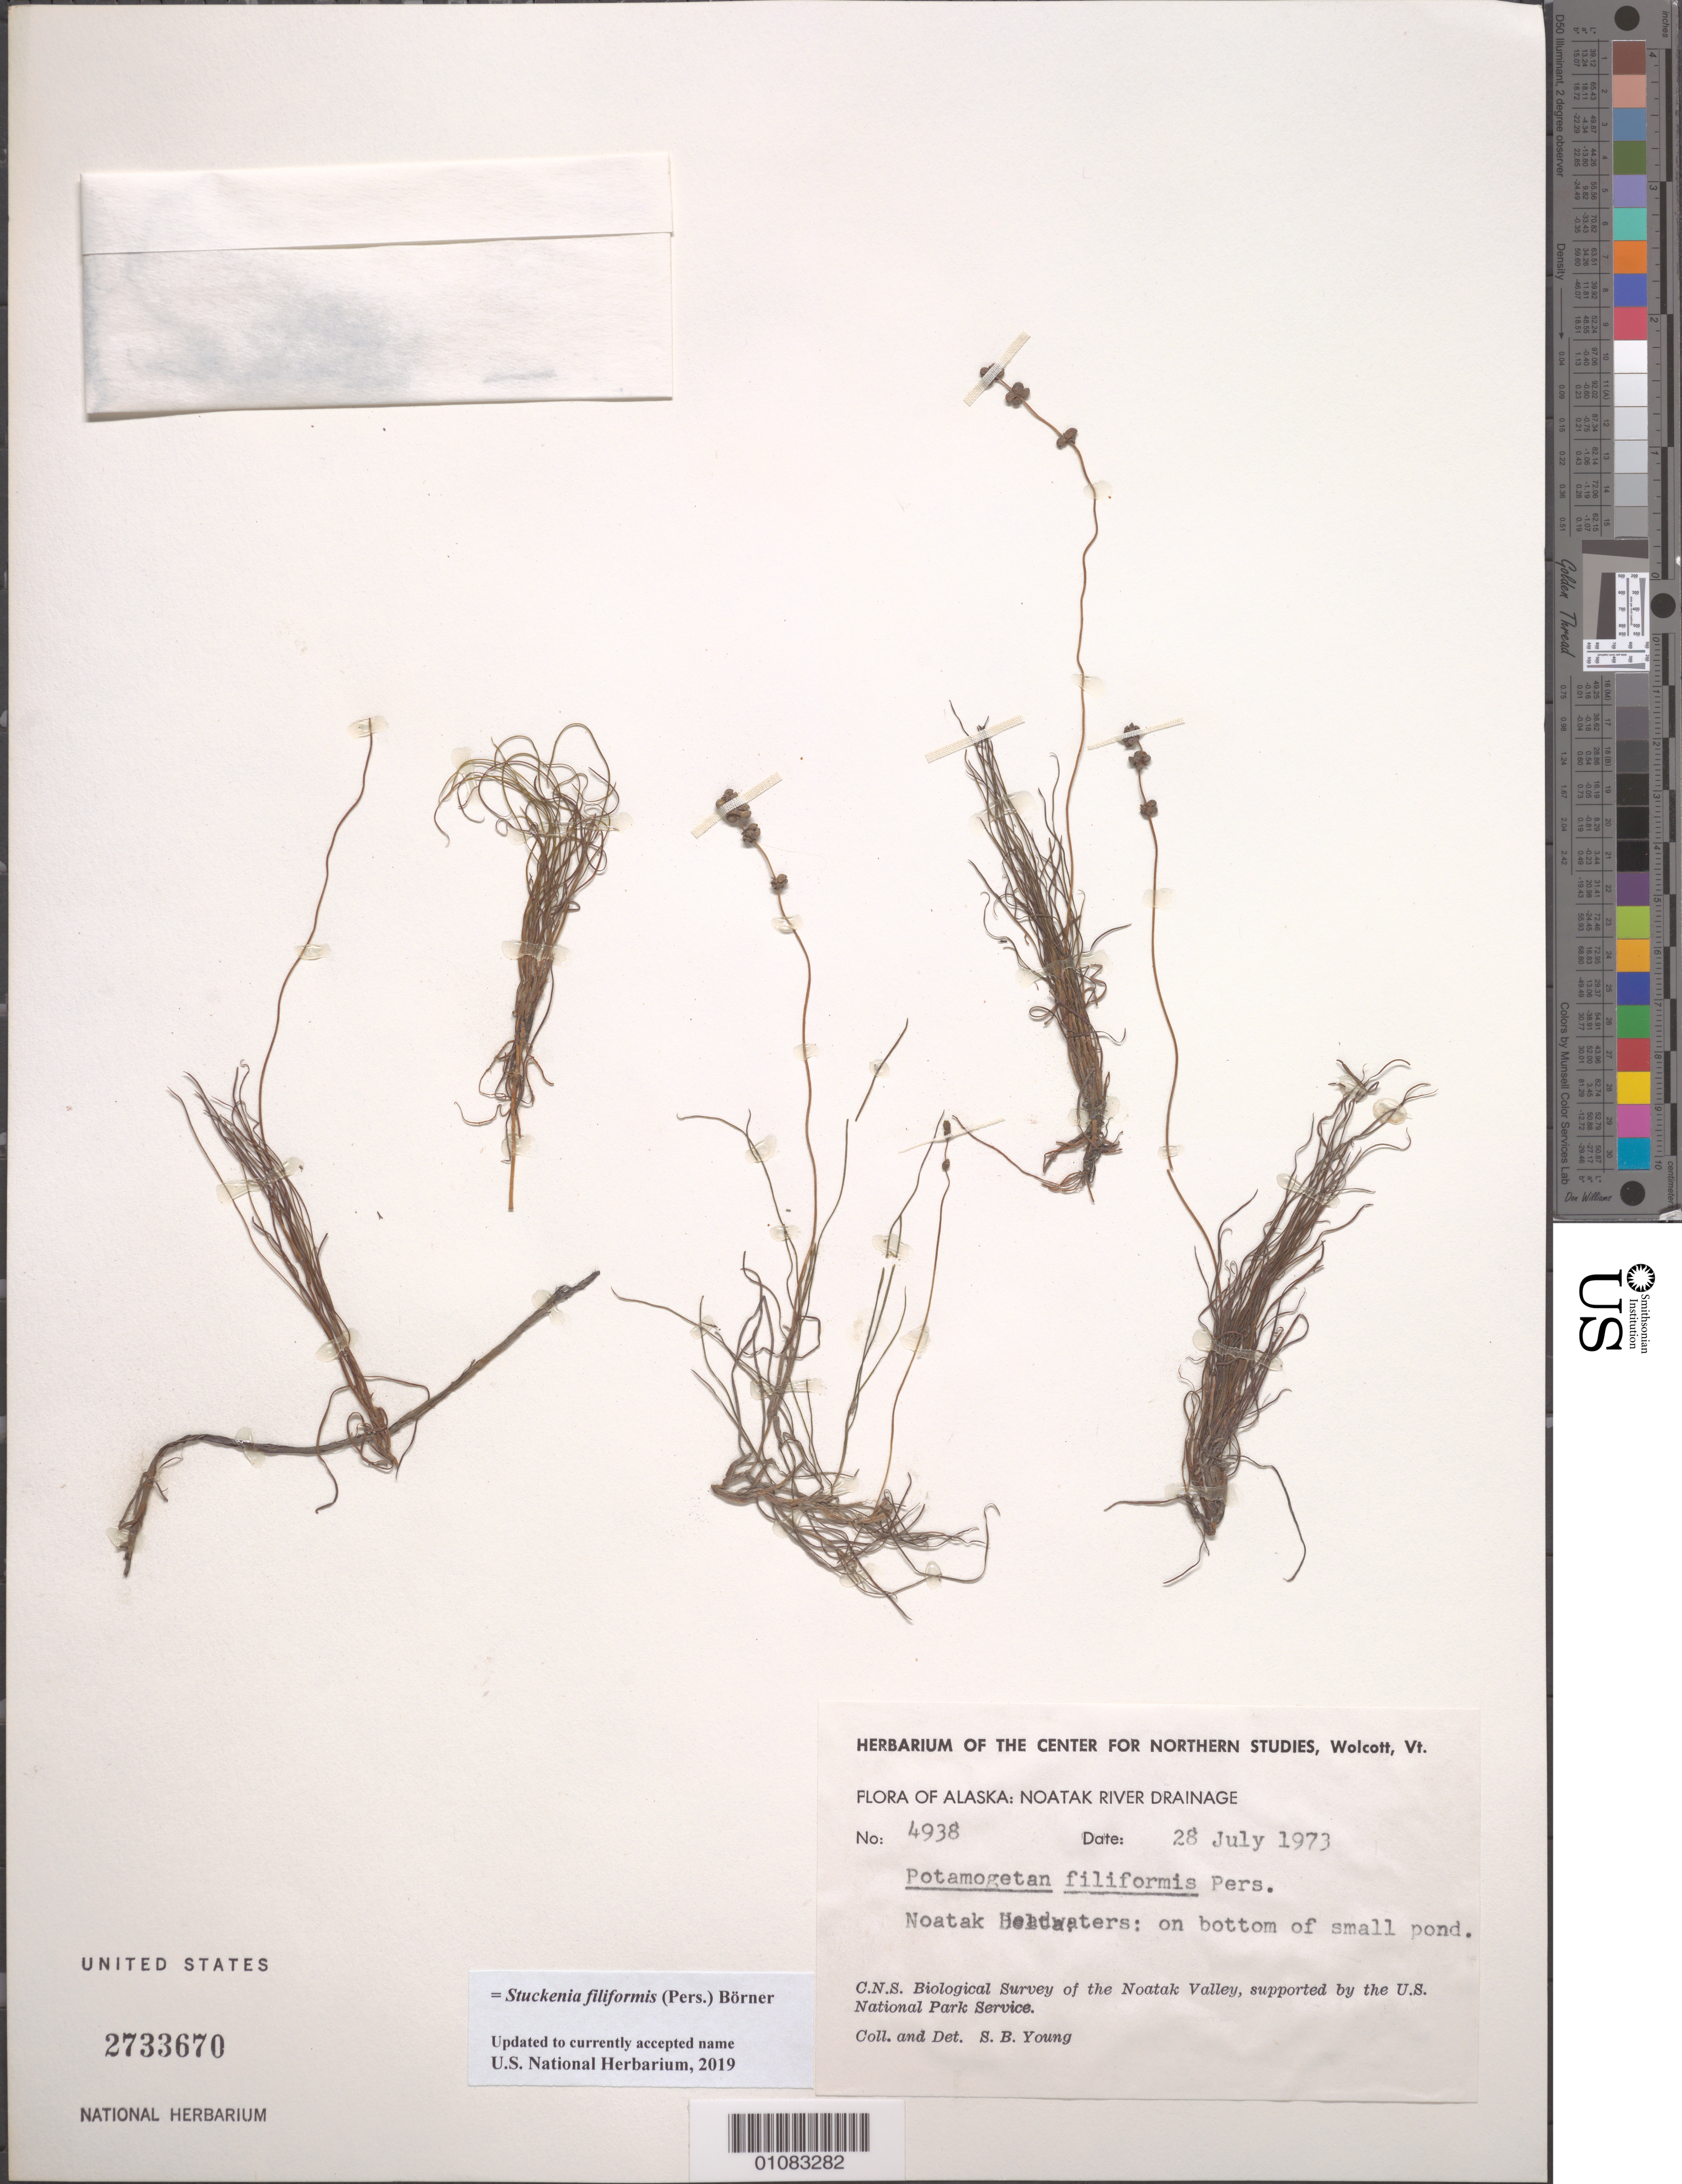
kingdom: Plantae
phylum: Tracheophyta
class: Liliopsida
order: Alismatales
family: Potamogetonaceae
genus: Stuckenia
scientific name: Stuckenia filiformis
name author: (Pers.) Börner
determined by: Strong, Mark T., (BOT), Smithsonian Institution - National Museum of Natural History (UNITED STATES)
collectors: S. Young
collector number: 4938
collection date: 1973-07-28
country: United States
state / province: Alaska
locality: Noatak Headwater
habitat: On bottom of small pond.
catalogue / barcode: US 2733670